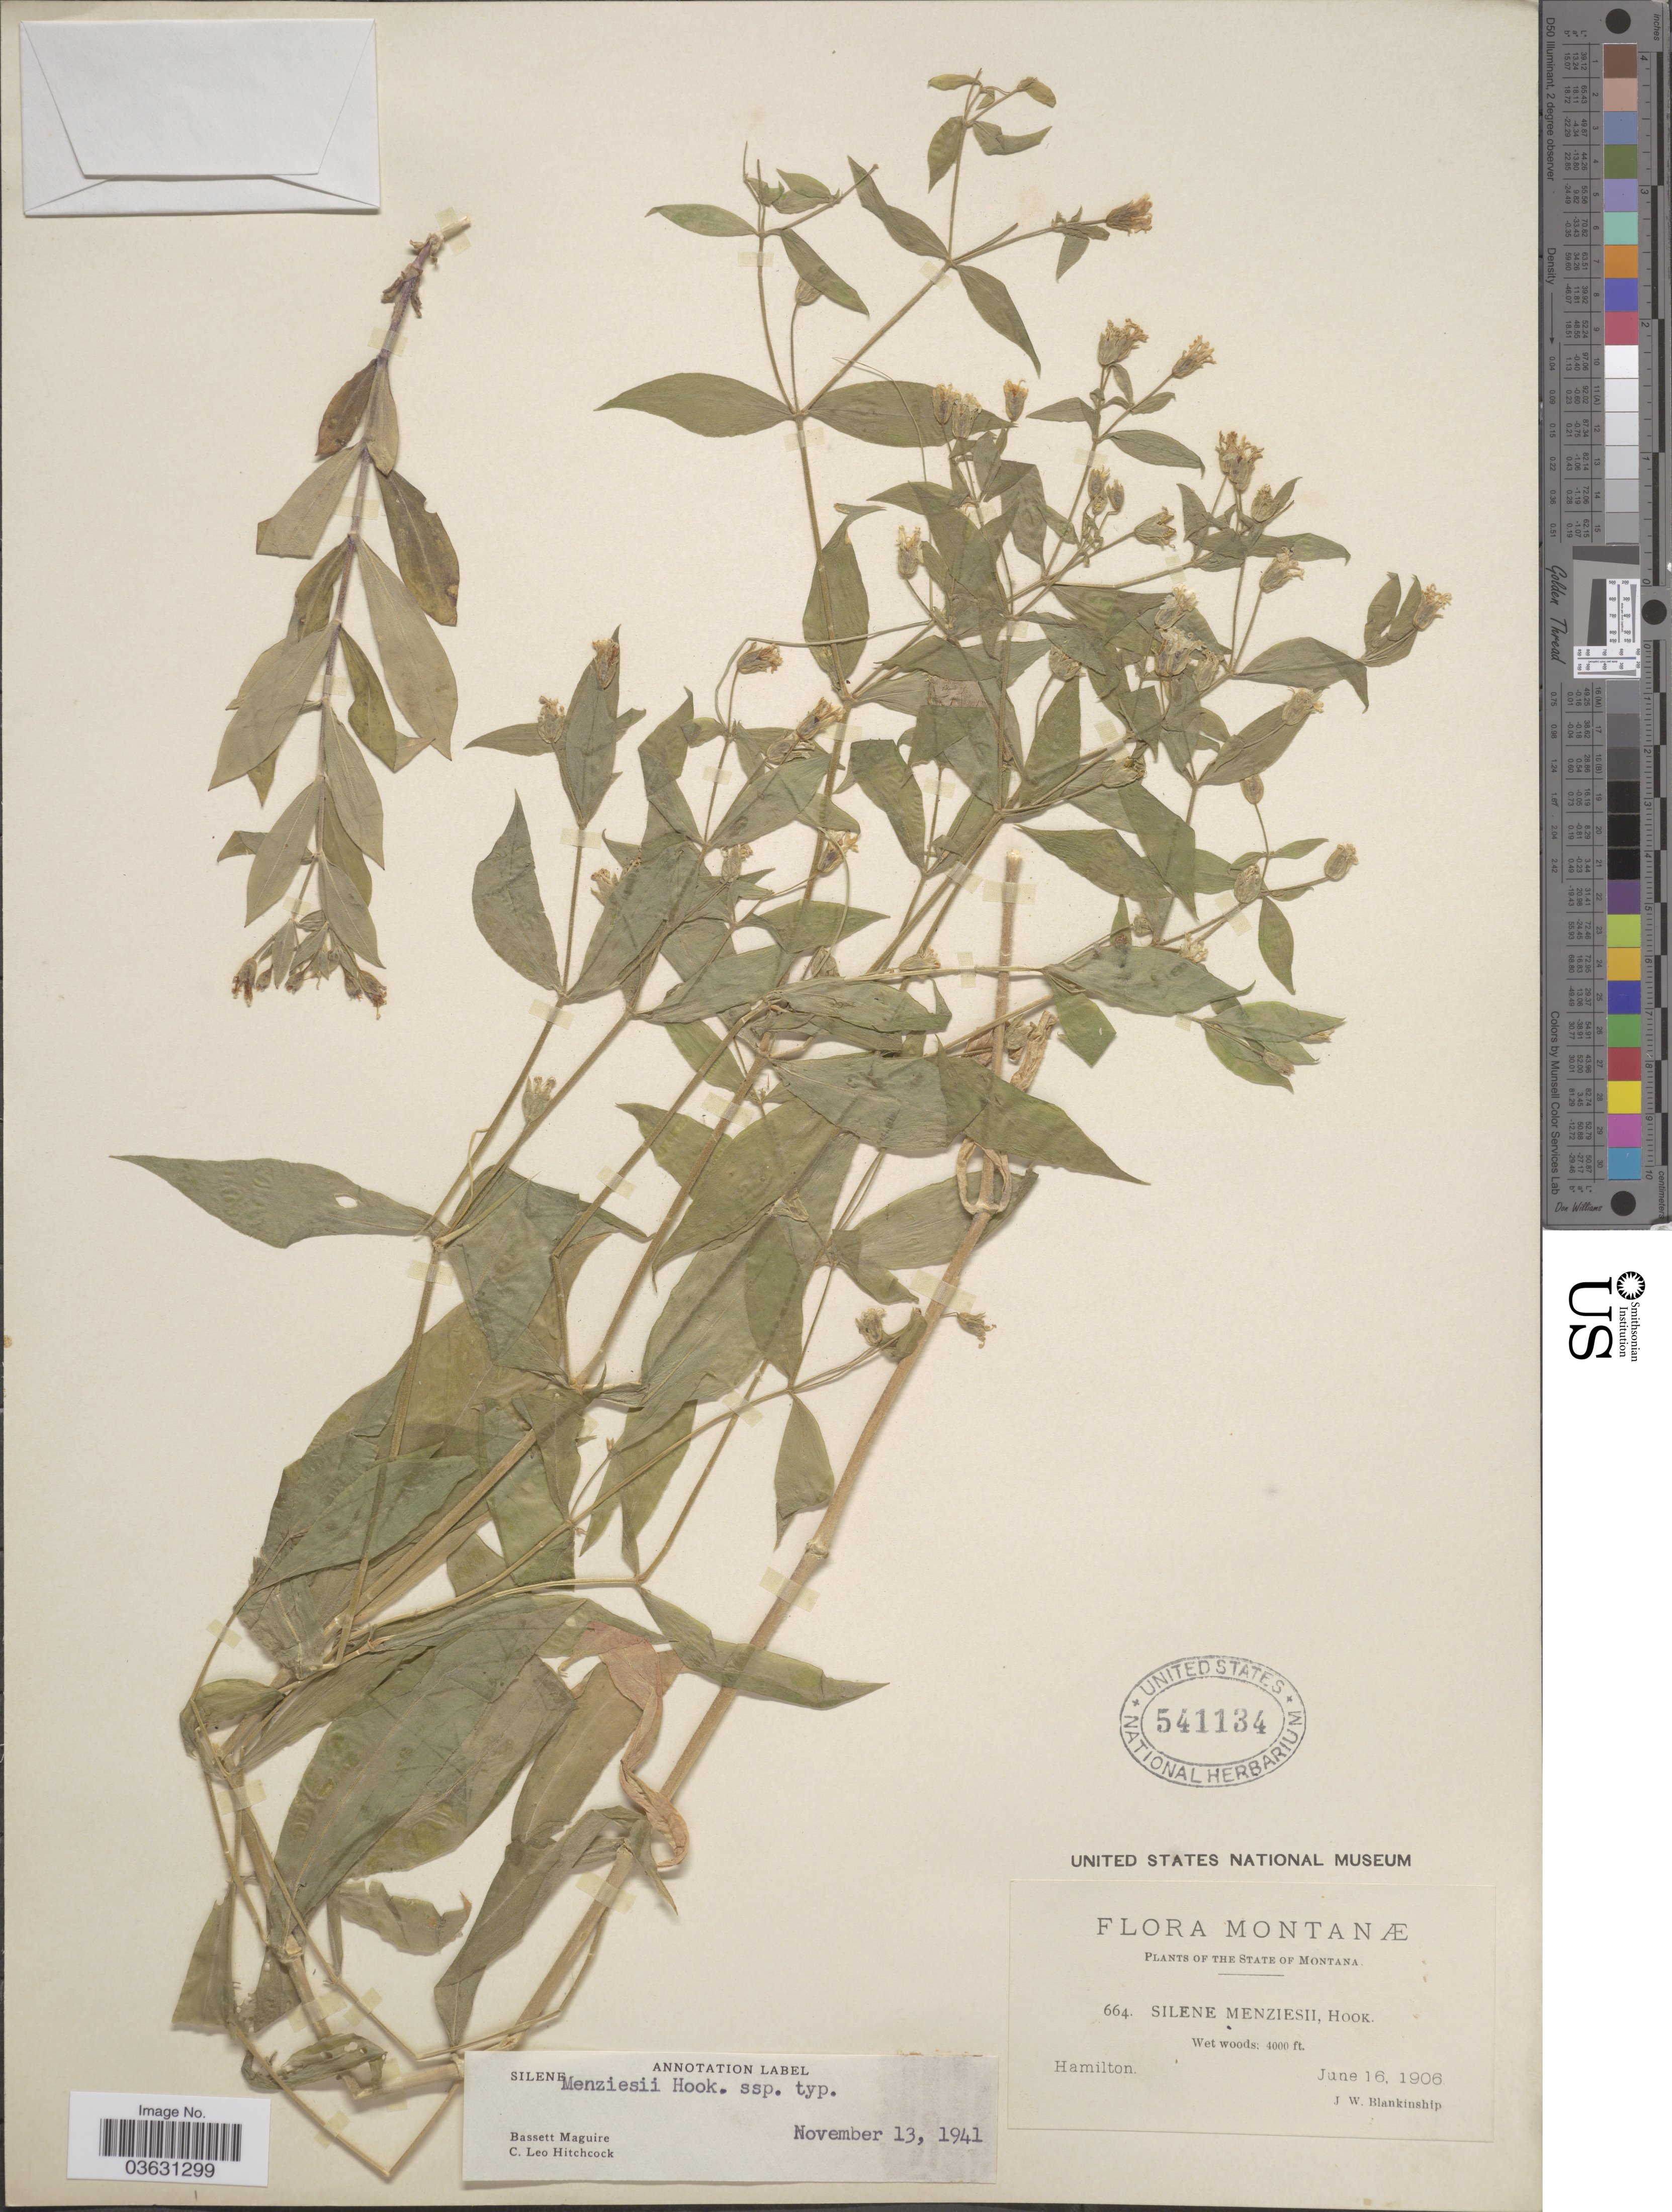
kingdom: Plantae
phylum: Tracheophyta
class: Magnoliopsida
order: Caryophyllales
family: Caryophyllaceae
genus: Silene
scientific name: Silene menziesii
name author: Hook.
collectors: J. W. Blankinship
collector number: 664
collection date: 1906-06-16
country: United States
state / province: Montana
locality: Wet woods. Hamilton.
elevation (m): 1219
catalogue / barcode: US 541134